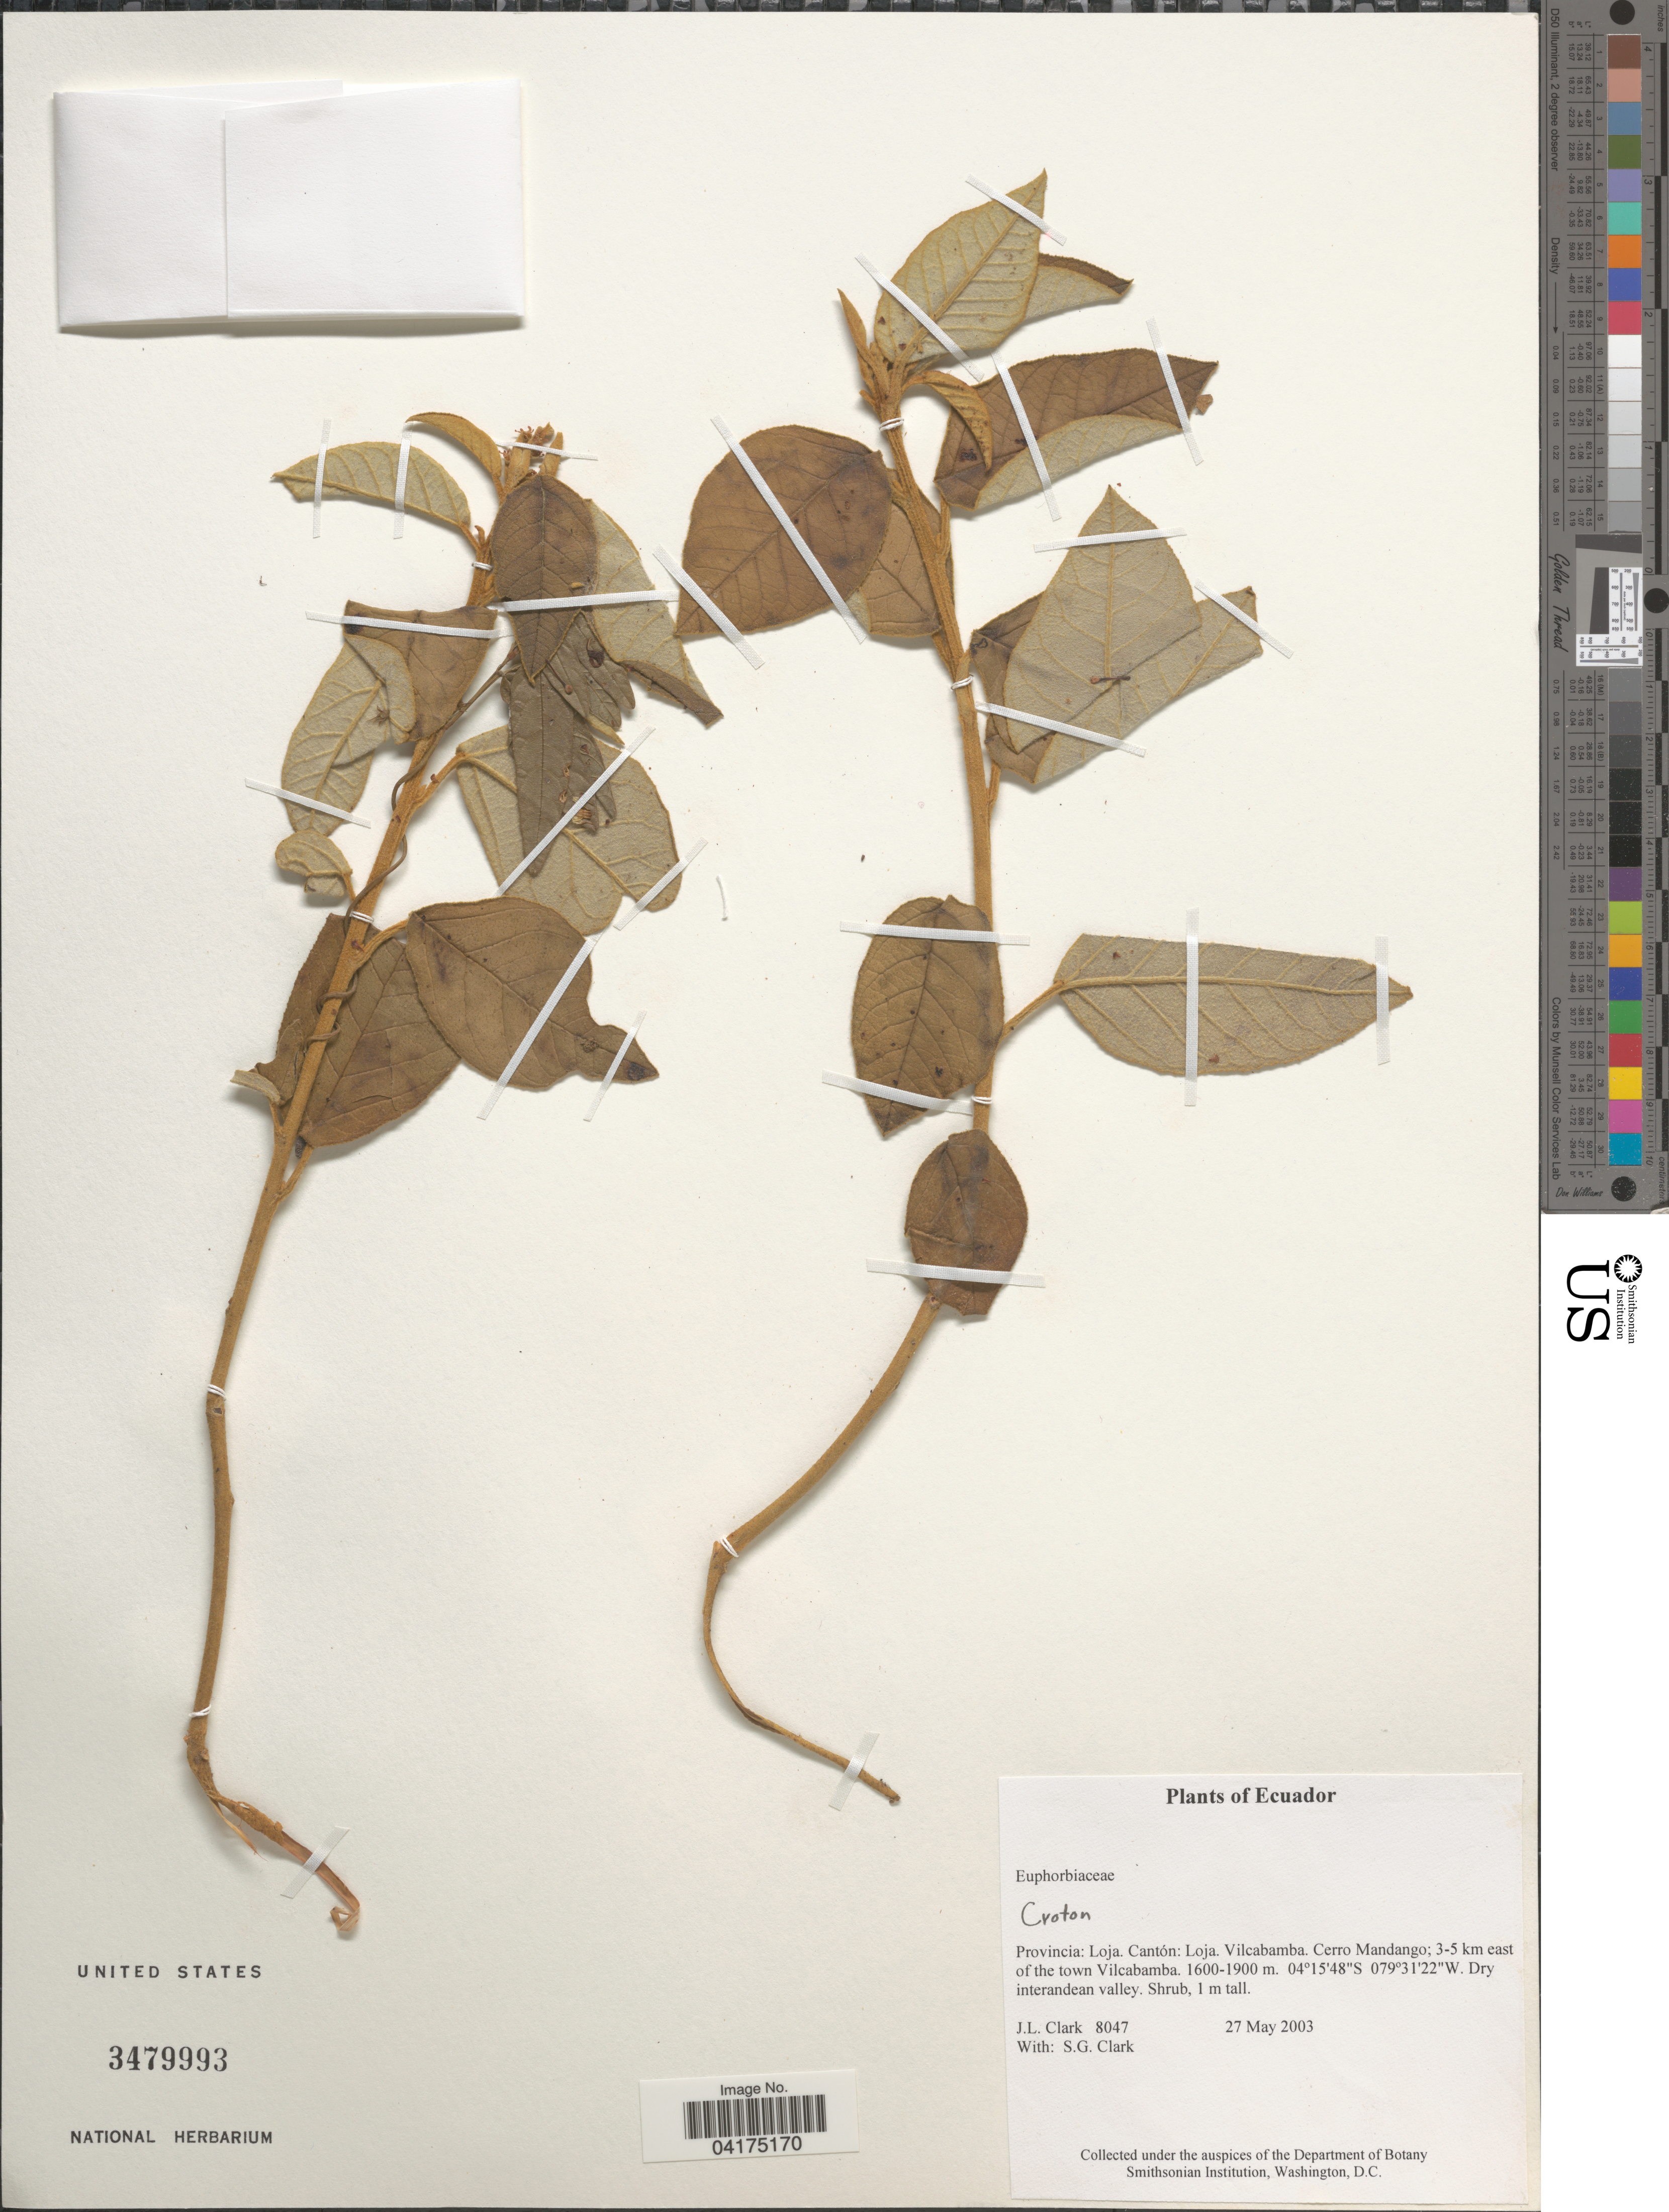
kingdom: Plantae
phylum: Tracheophyta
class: Magnoliopsida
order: Malpighiales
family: Euphorbiaceae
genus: Croton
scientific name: Croton sp.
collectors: J. L. Clark & S. G. Clark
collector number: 8047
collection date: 2003-05-27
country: Ecuador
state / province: Loja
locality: Cantón: Loja. Vilcabamba. Cerro Mandango; 3-5 km east of the town Vilcabamba.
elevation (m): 1600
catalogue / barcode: US 3479993